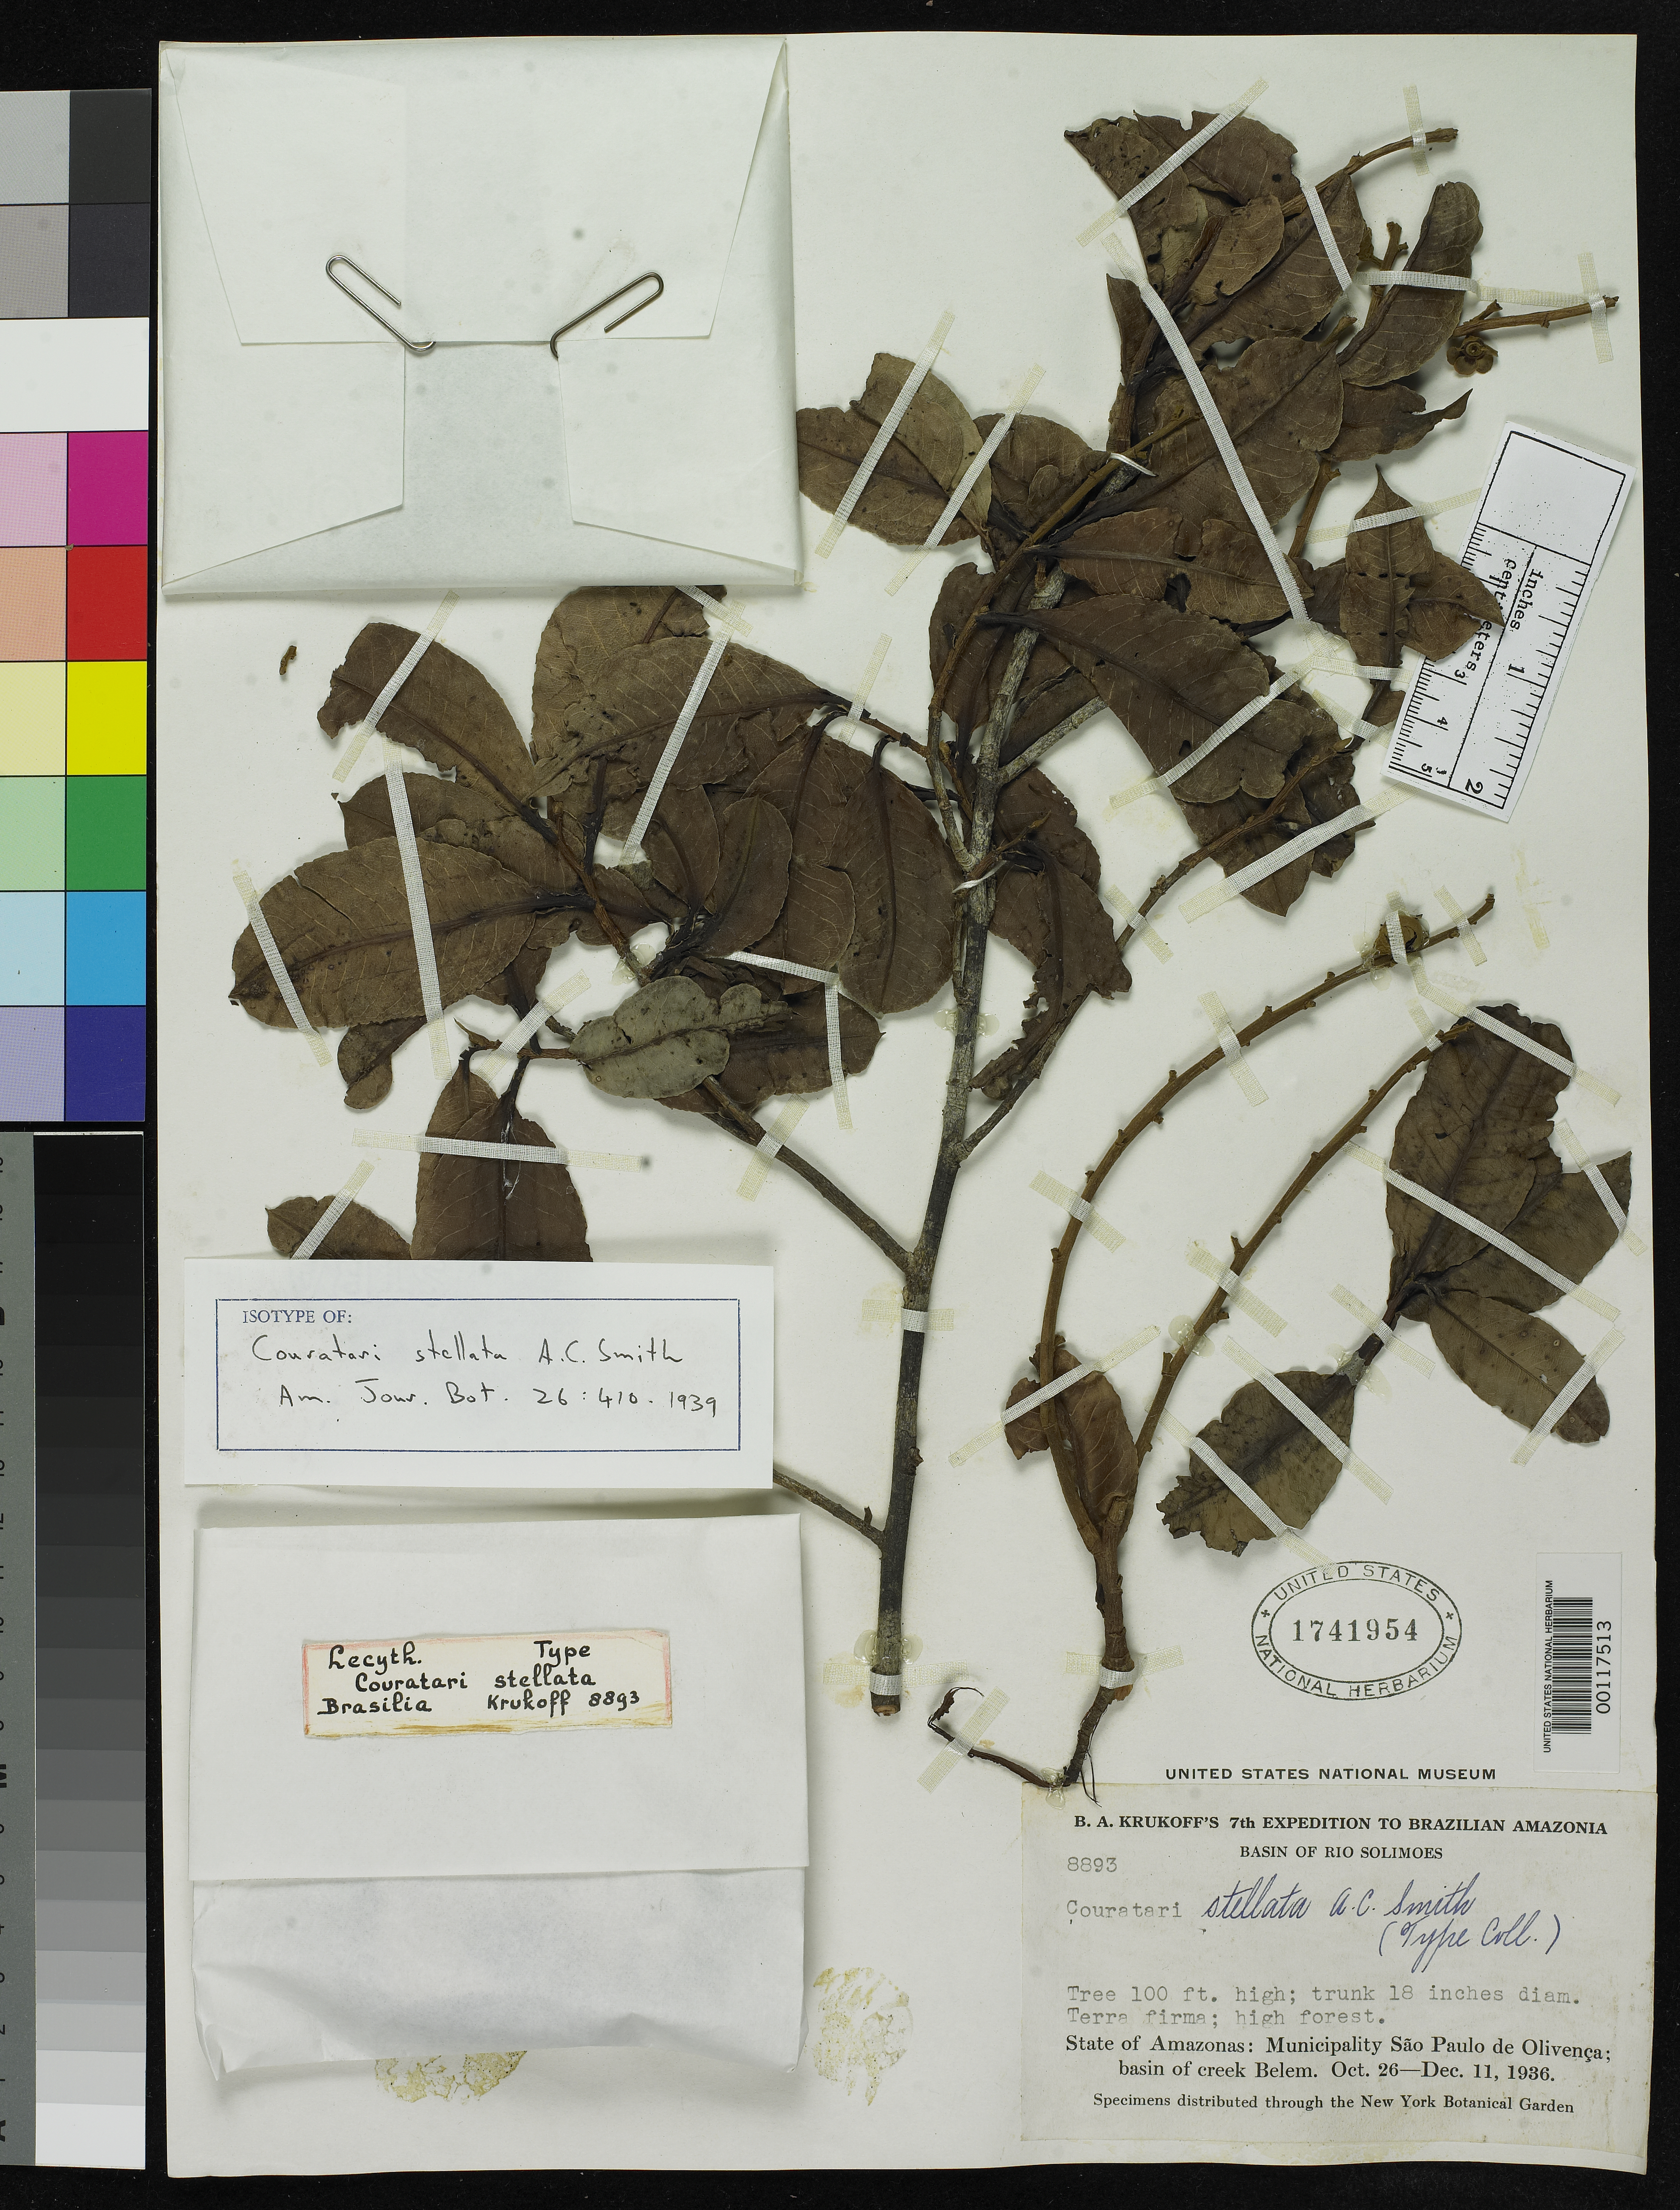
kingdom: Plantae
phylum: Tracheophyta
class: Magnoliopsida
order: Ericales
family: Lecythidaceae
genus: Couratari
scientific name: Couratari stellata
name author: A.C. Sm.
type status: Isotype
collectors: B. A. Krukoff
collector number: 8893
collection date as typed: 26 Oct 1936 to 11 Dec 1936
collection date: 1936-10-26/1936-12-11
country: Brazil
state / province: Amazonas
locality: Sao Paulo de Olivenca, basin of Rio Solimoes.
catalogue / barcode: US 1741954